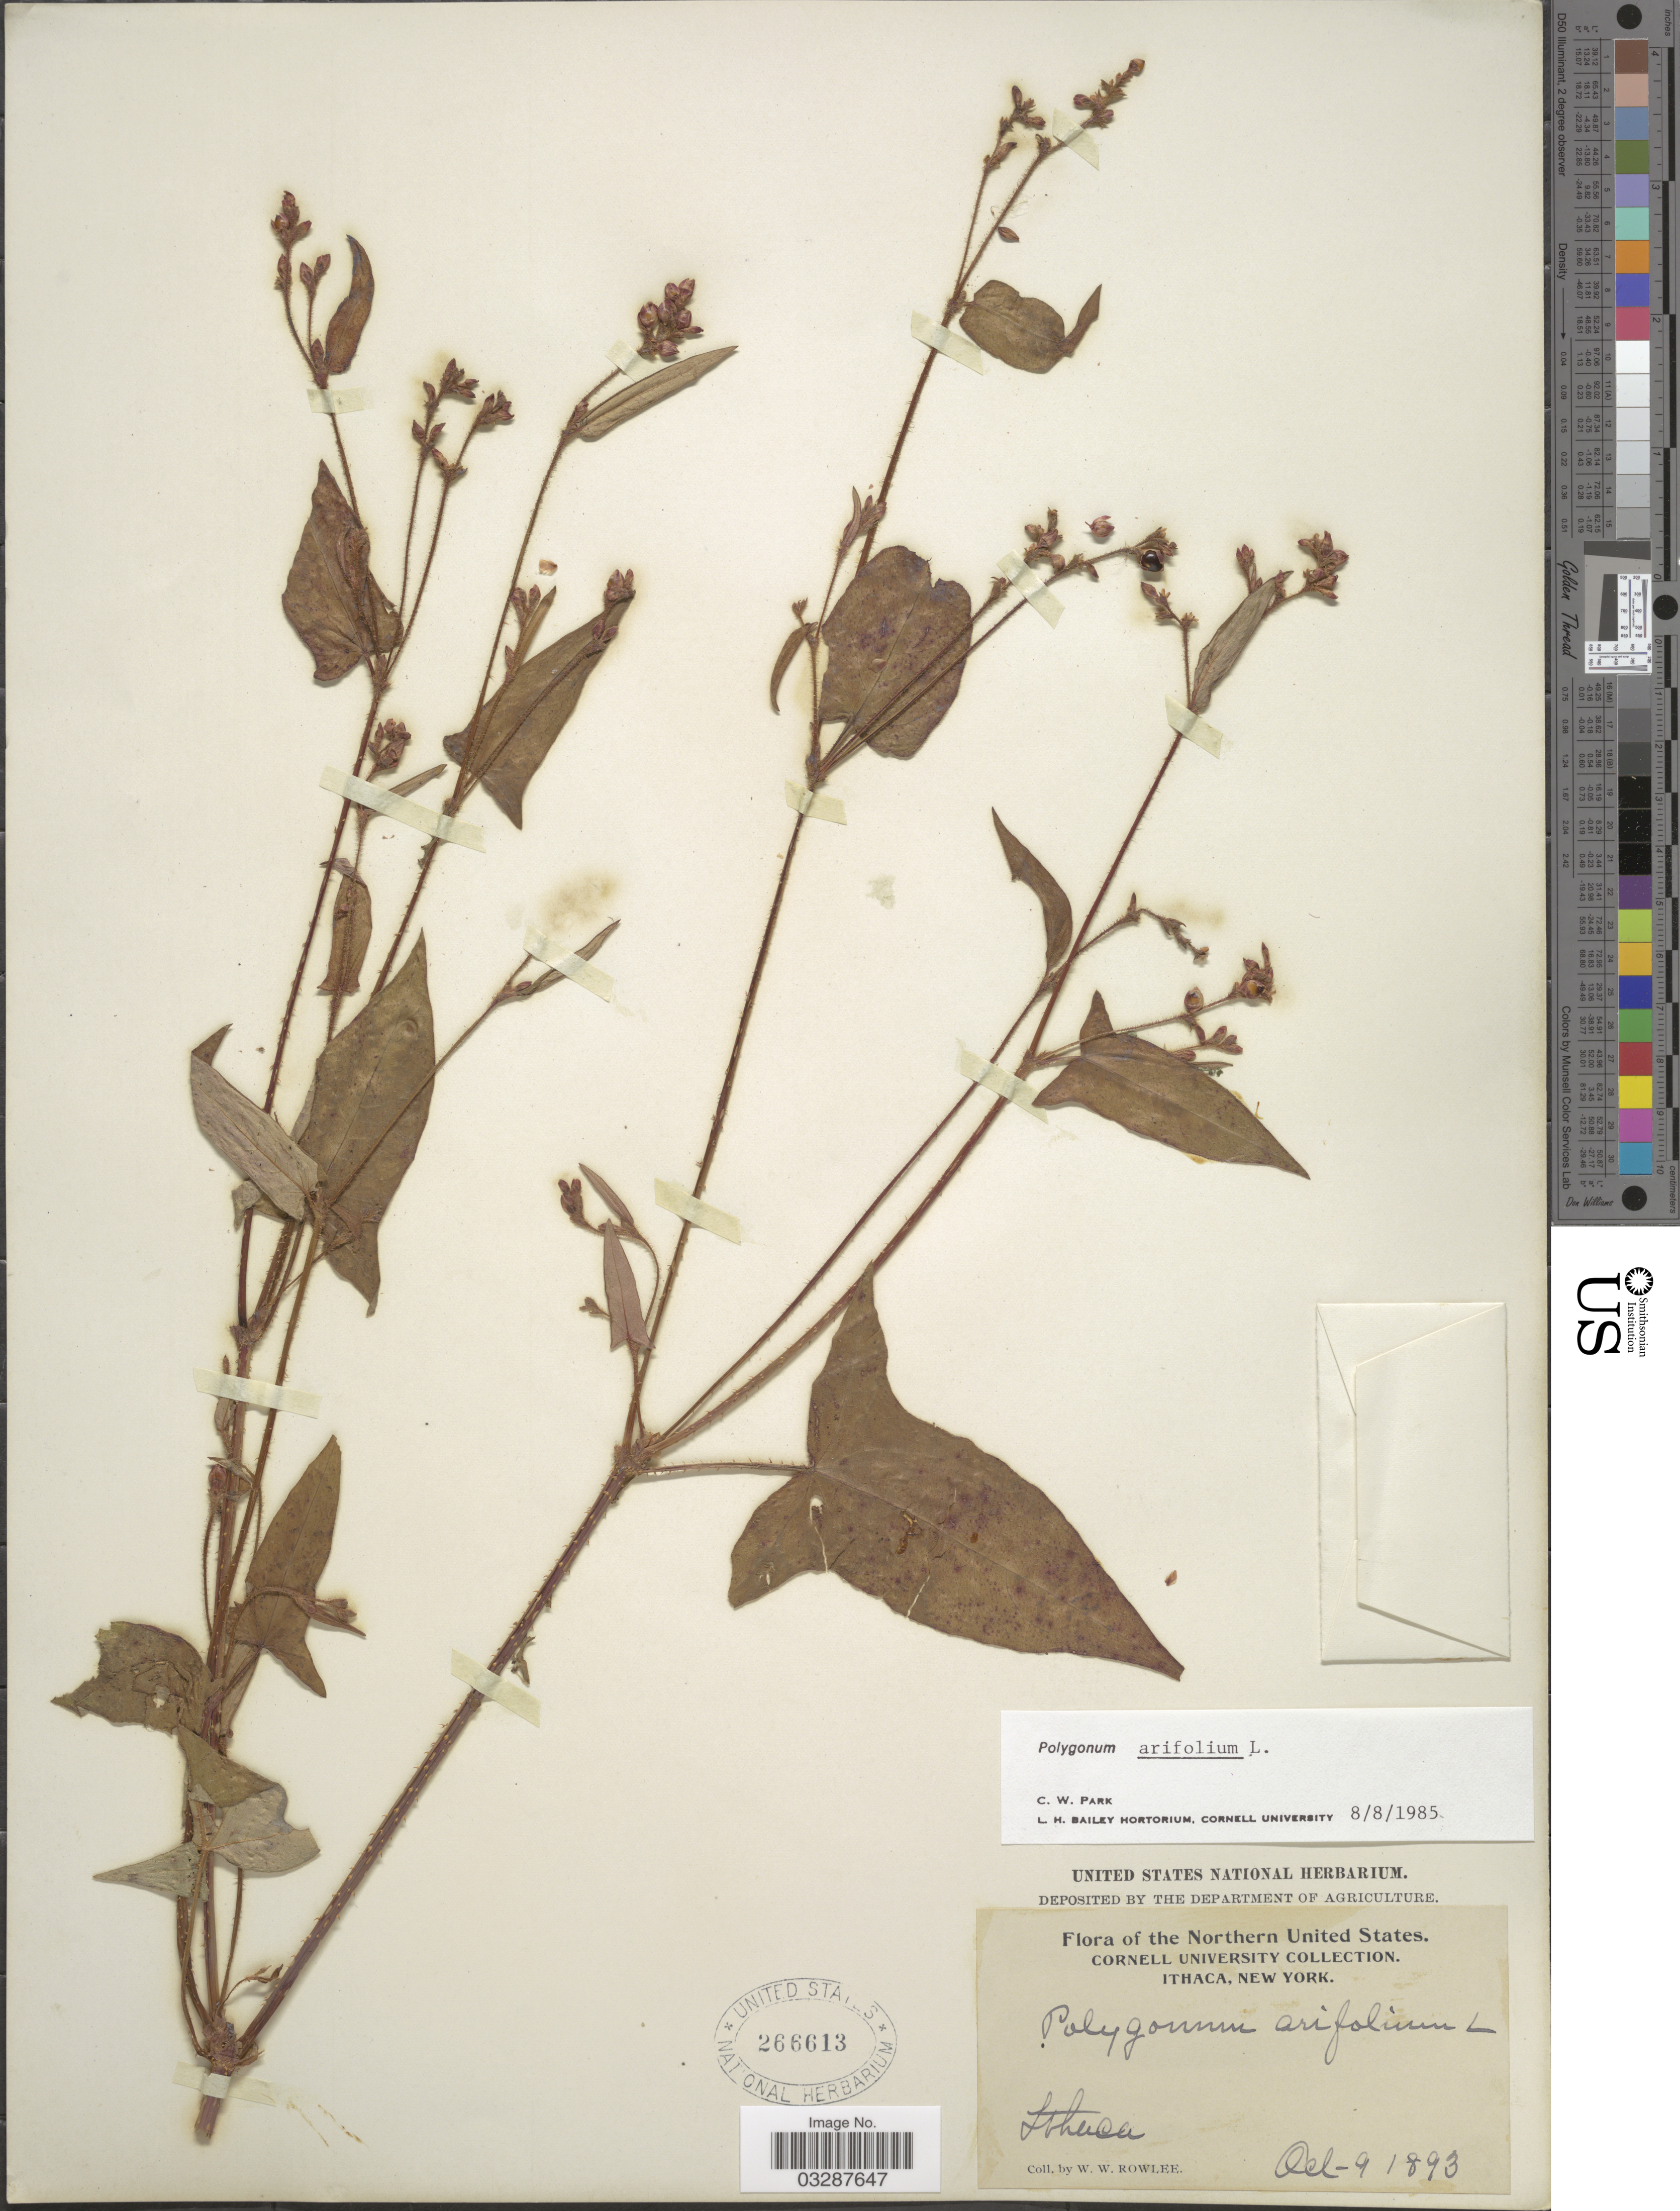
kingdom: Plantae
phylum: Tracheophyta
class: Magnoliopsida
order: Caryophyllales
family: Polygonaceae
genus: Persicaria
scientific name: Persicaria arifolia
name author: (L.) Haraldson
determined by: Atha, D. E.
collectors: W. W. Rowlee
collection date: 1893-10-09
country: United States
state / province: New York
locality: Northern United States. Ithaca.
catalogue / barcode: US 266613